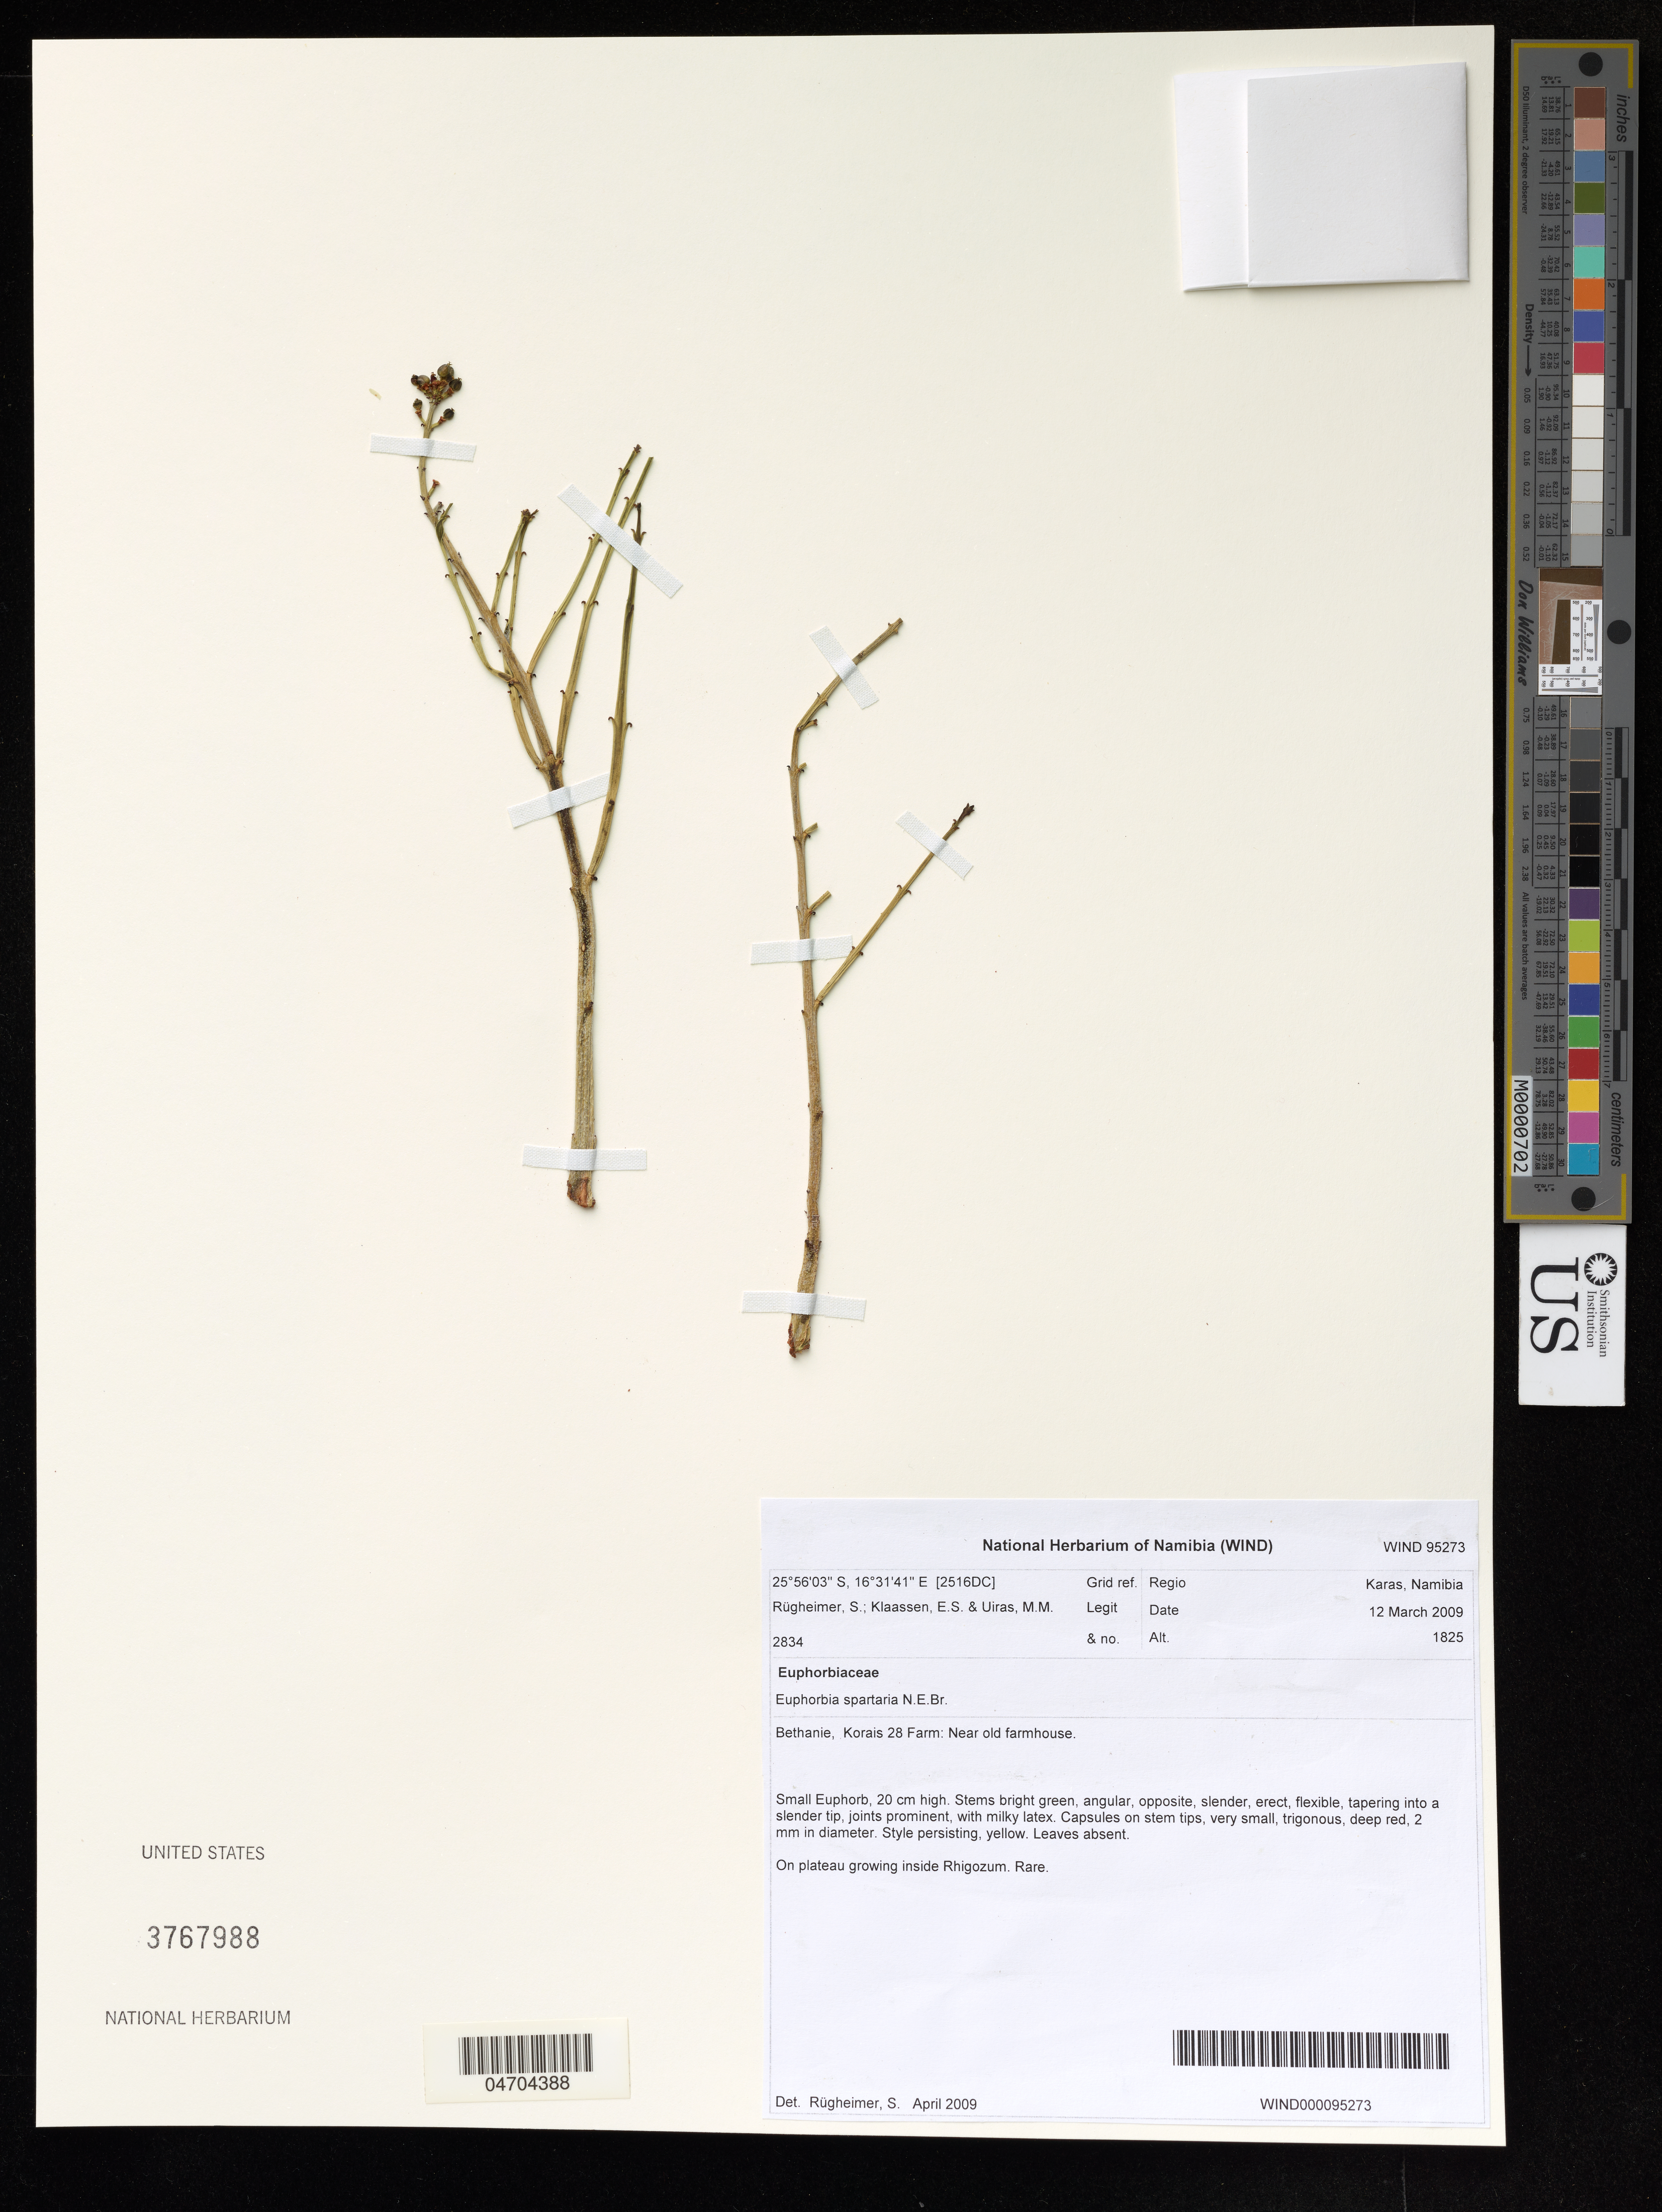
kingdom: Plantae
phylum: Tracheophyta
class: Magnoliopsida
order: Malpighiales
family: Euphorbiaceae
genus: Euphorbia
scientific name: Euphorbia spartaria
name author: N.E. Br.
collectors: S. Rugheimer, E. S. Klaassen & M. Uiras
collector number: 2834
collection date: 2009-03-12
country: Namibia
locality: [2516DC] Grid ref., Bethanie, Korais 28 Farm: Near old farmhouse.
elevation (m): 1825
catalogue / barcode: US 3767988